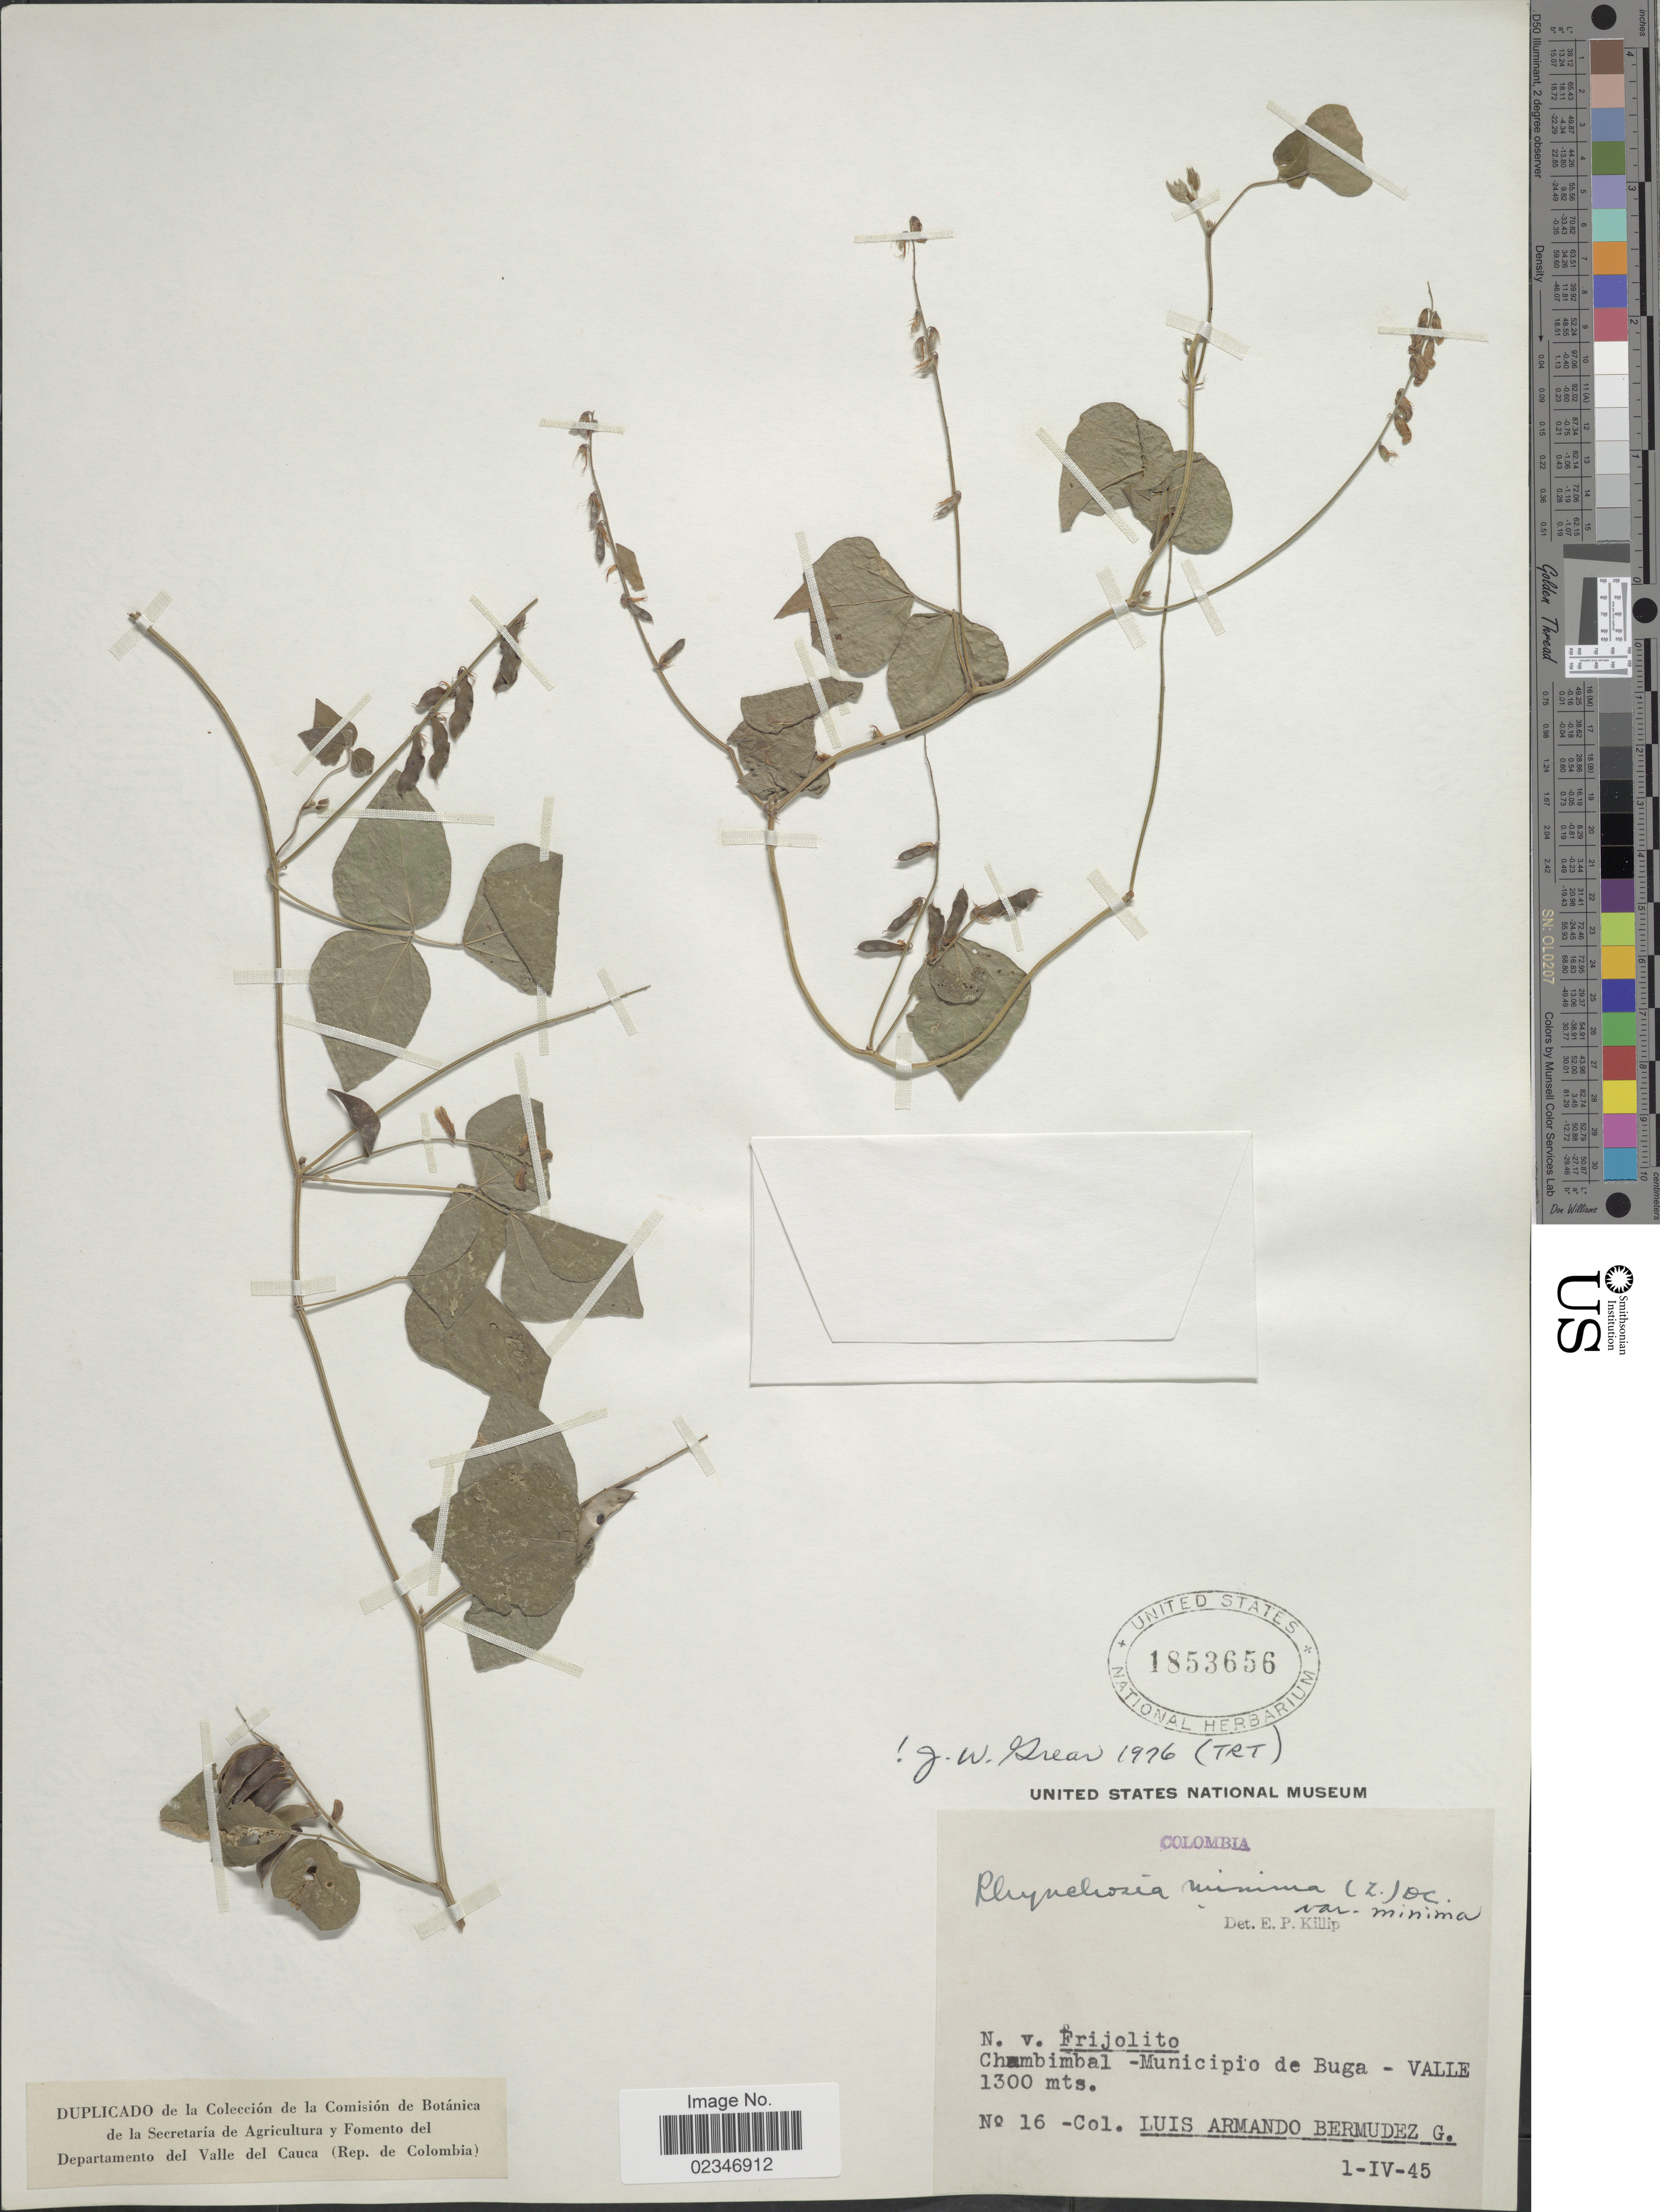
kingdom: Plantae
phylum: Tracheophyta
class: Magnoliopsida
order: Fabales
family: Fabaceae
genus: Rhynchosia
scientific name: Rhynchosia minima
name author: (L.) DC.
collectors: L. Bermudez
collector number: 16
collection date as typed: Transcribed d/m/y: 1/4/45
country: Colombia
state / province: Valle del Cauca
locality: Chambimbal, Municipio de Buga, Valle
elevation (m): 1300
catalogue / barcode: US 1853656